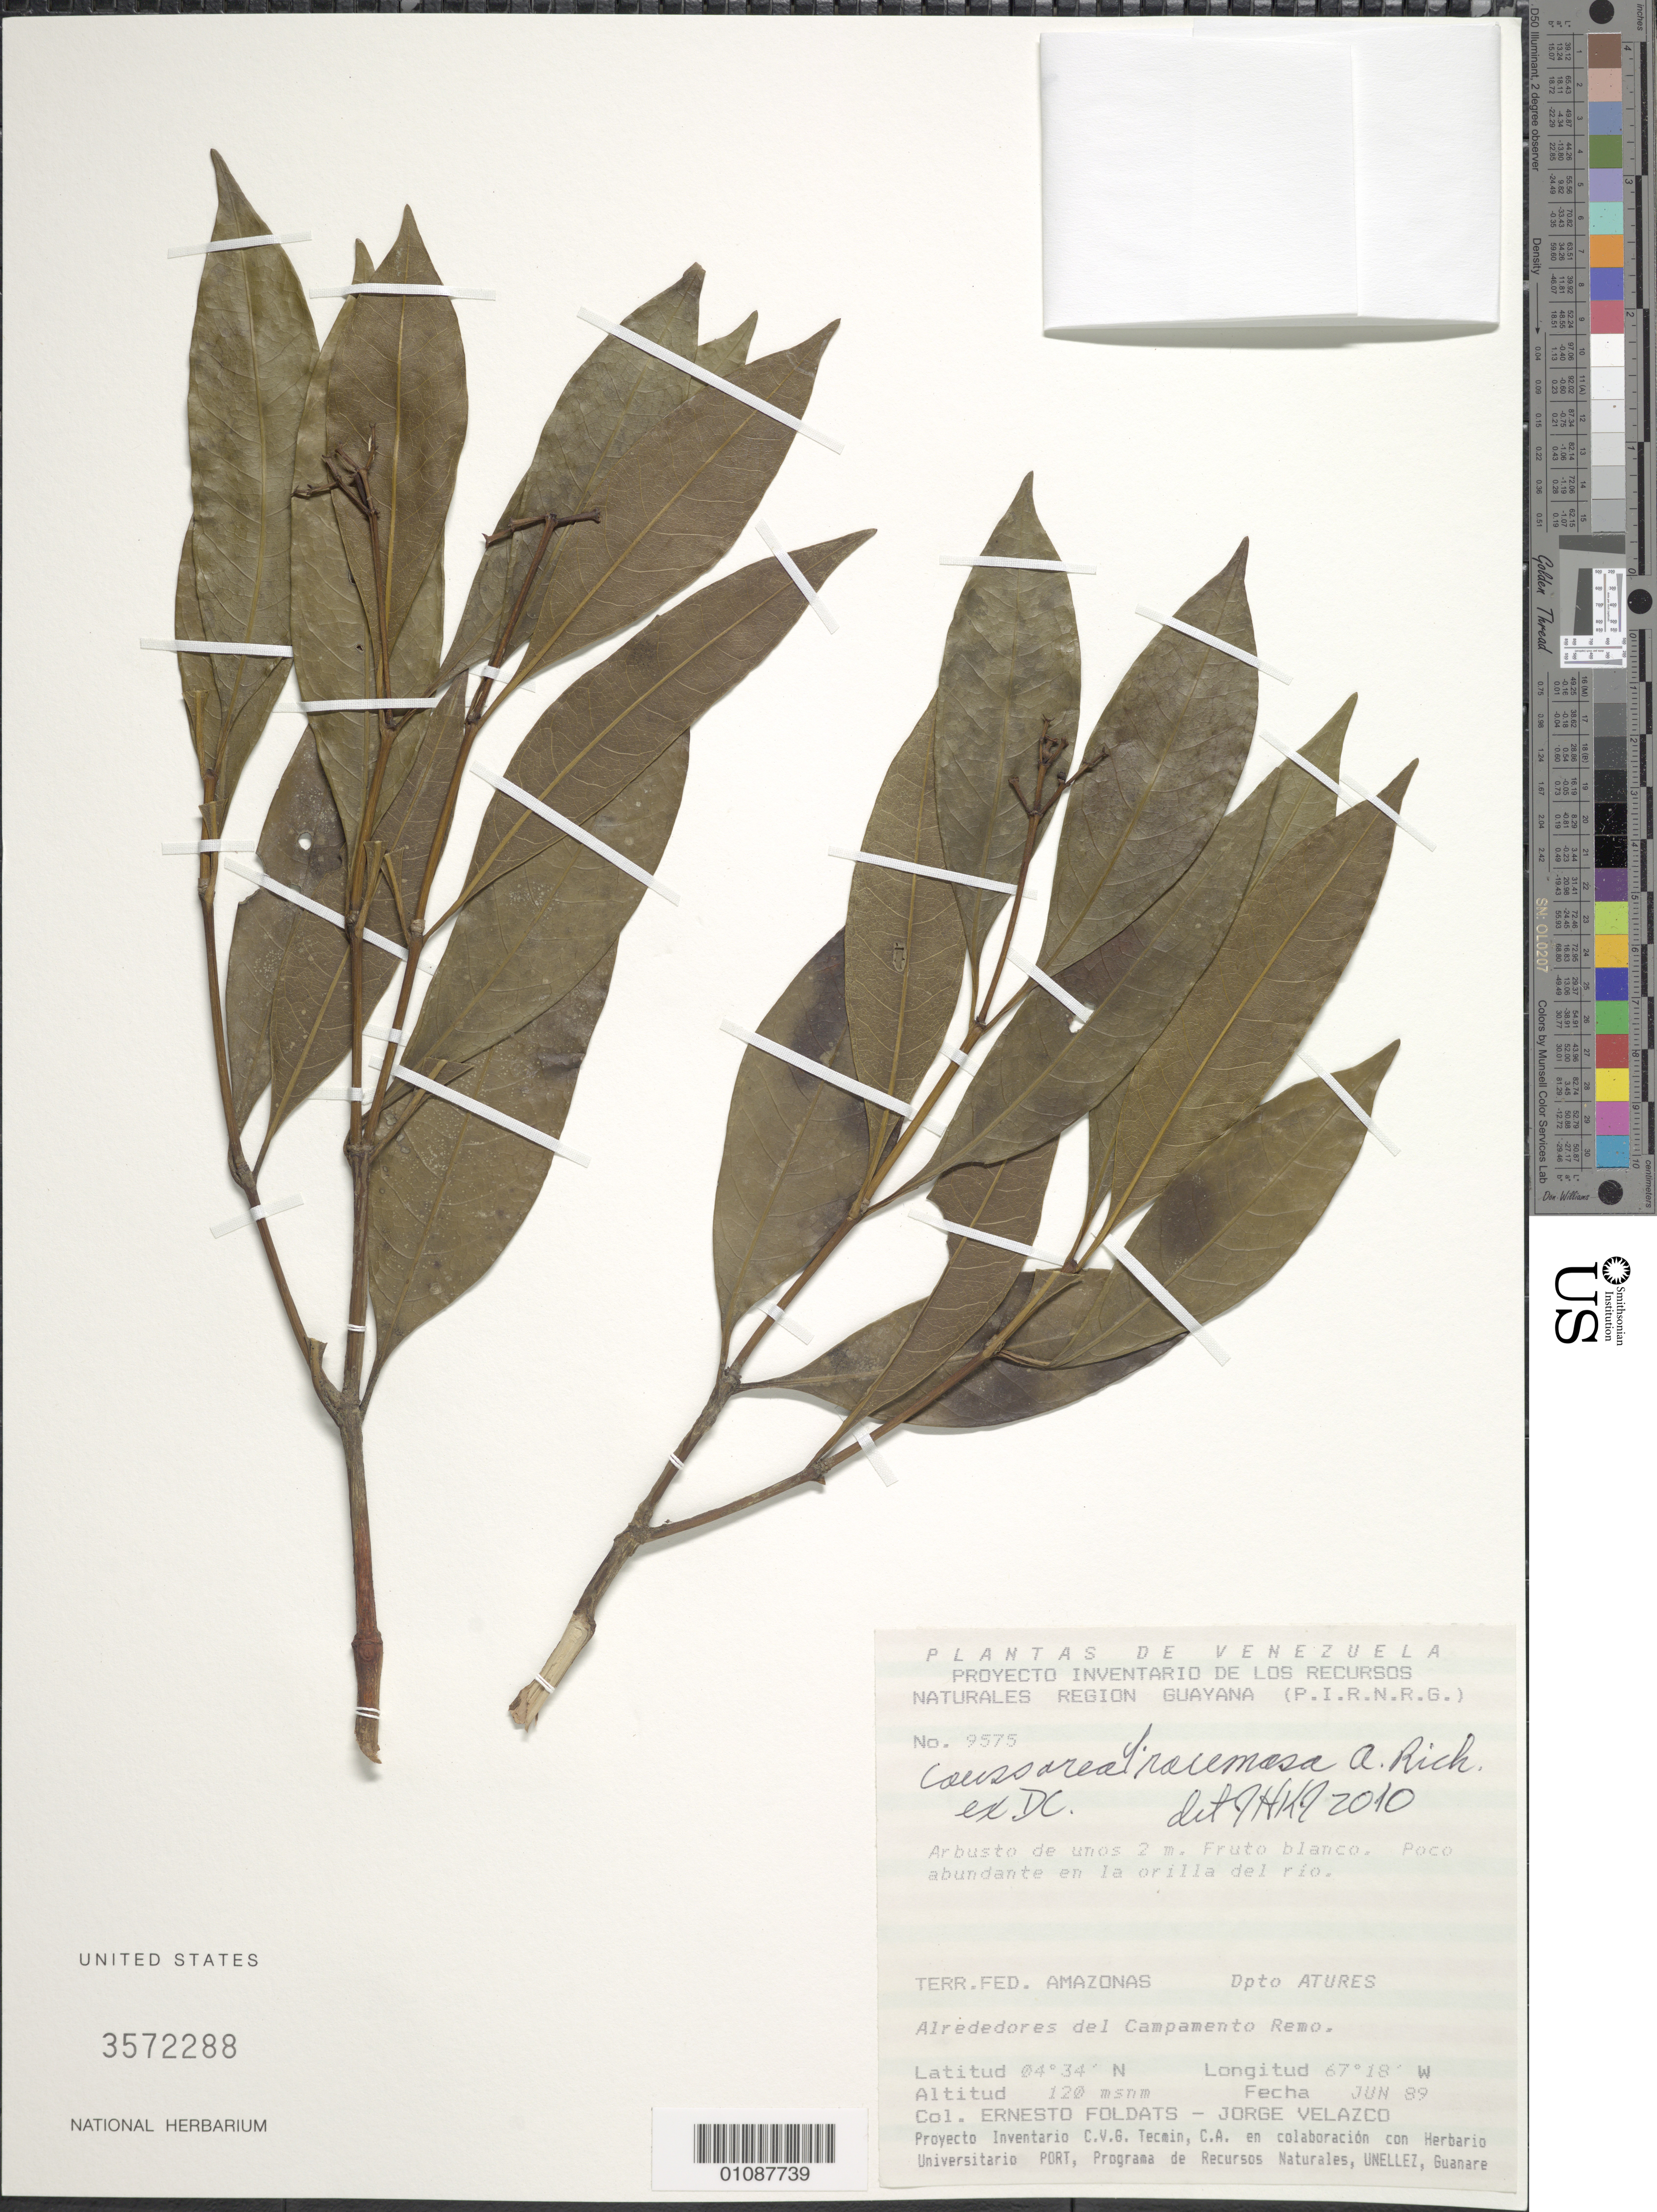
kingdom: Plantae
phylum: Tracheophyta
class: Magnoliopsida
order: Gentianales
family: Rubiaceae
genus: Coussarea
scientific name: Coussarea racemosa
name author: A. Rich.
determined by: Kirkbride, J. H.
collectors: E. Foldats & J. Velazco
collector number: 9575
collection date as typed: Jun-89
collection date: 1989-06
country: Venezuela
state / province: Amazonas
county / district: Atures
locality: Campamento Remo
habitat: Orilla del rio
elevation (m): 120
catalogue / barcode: US 3572288